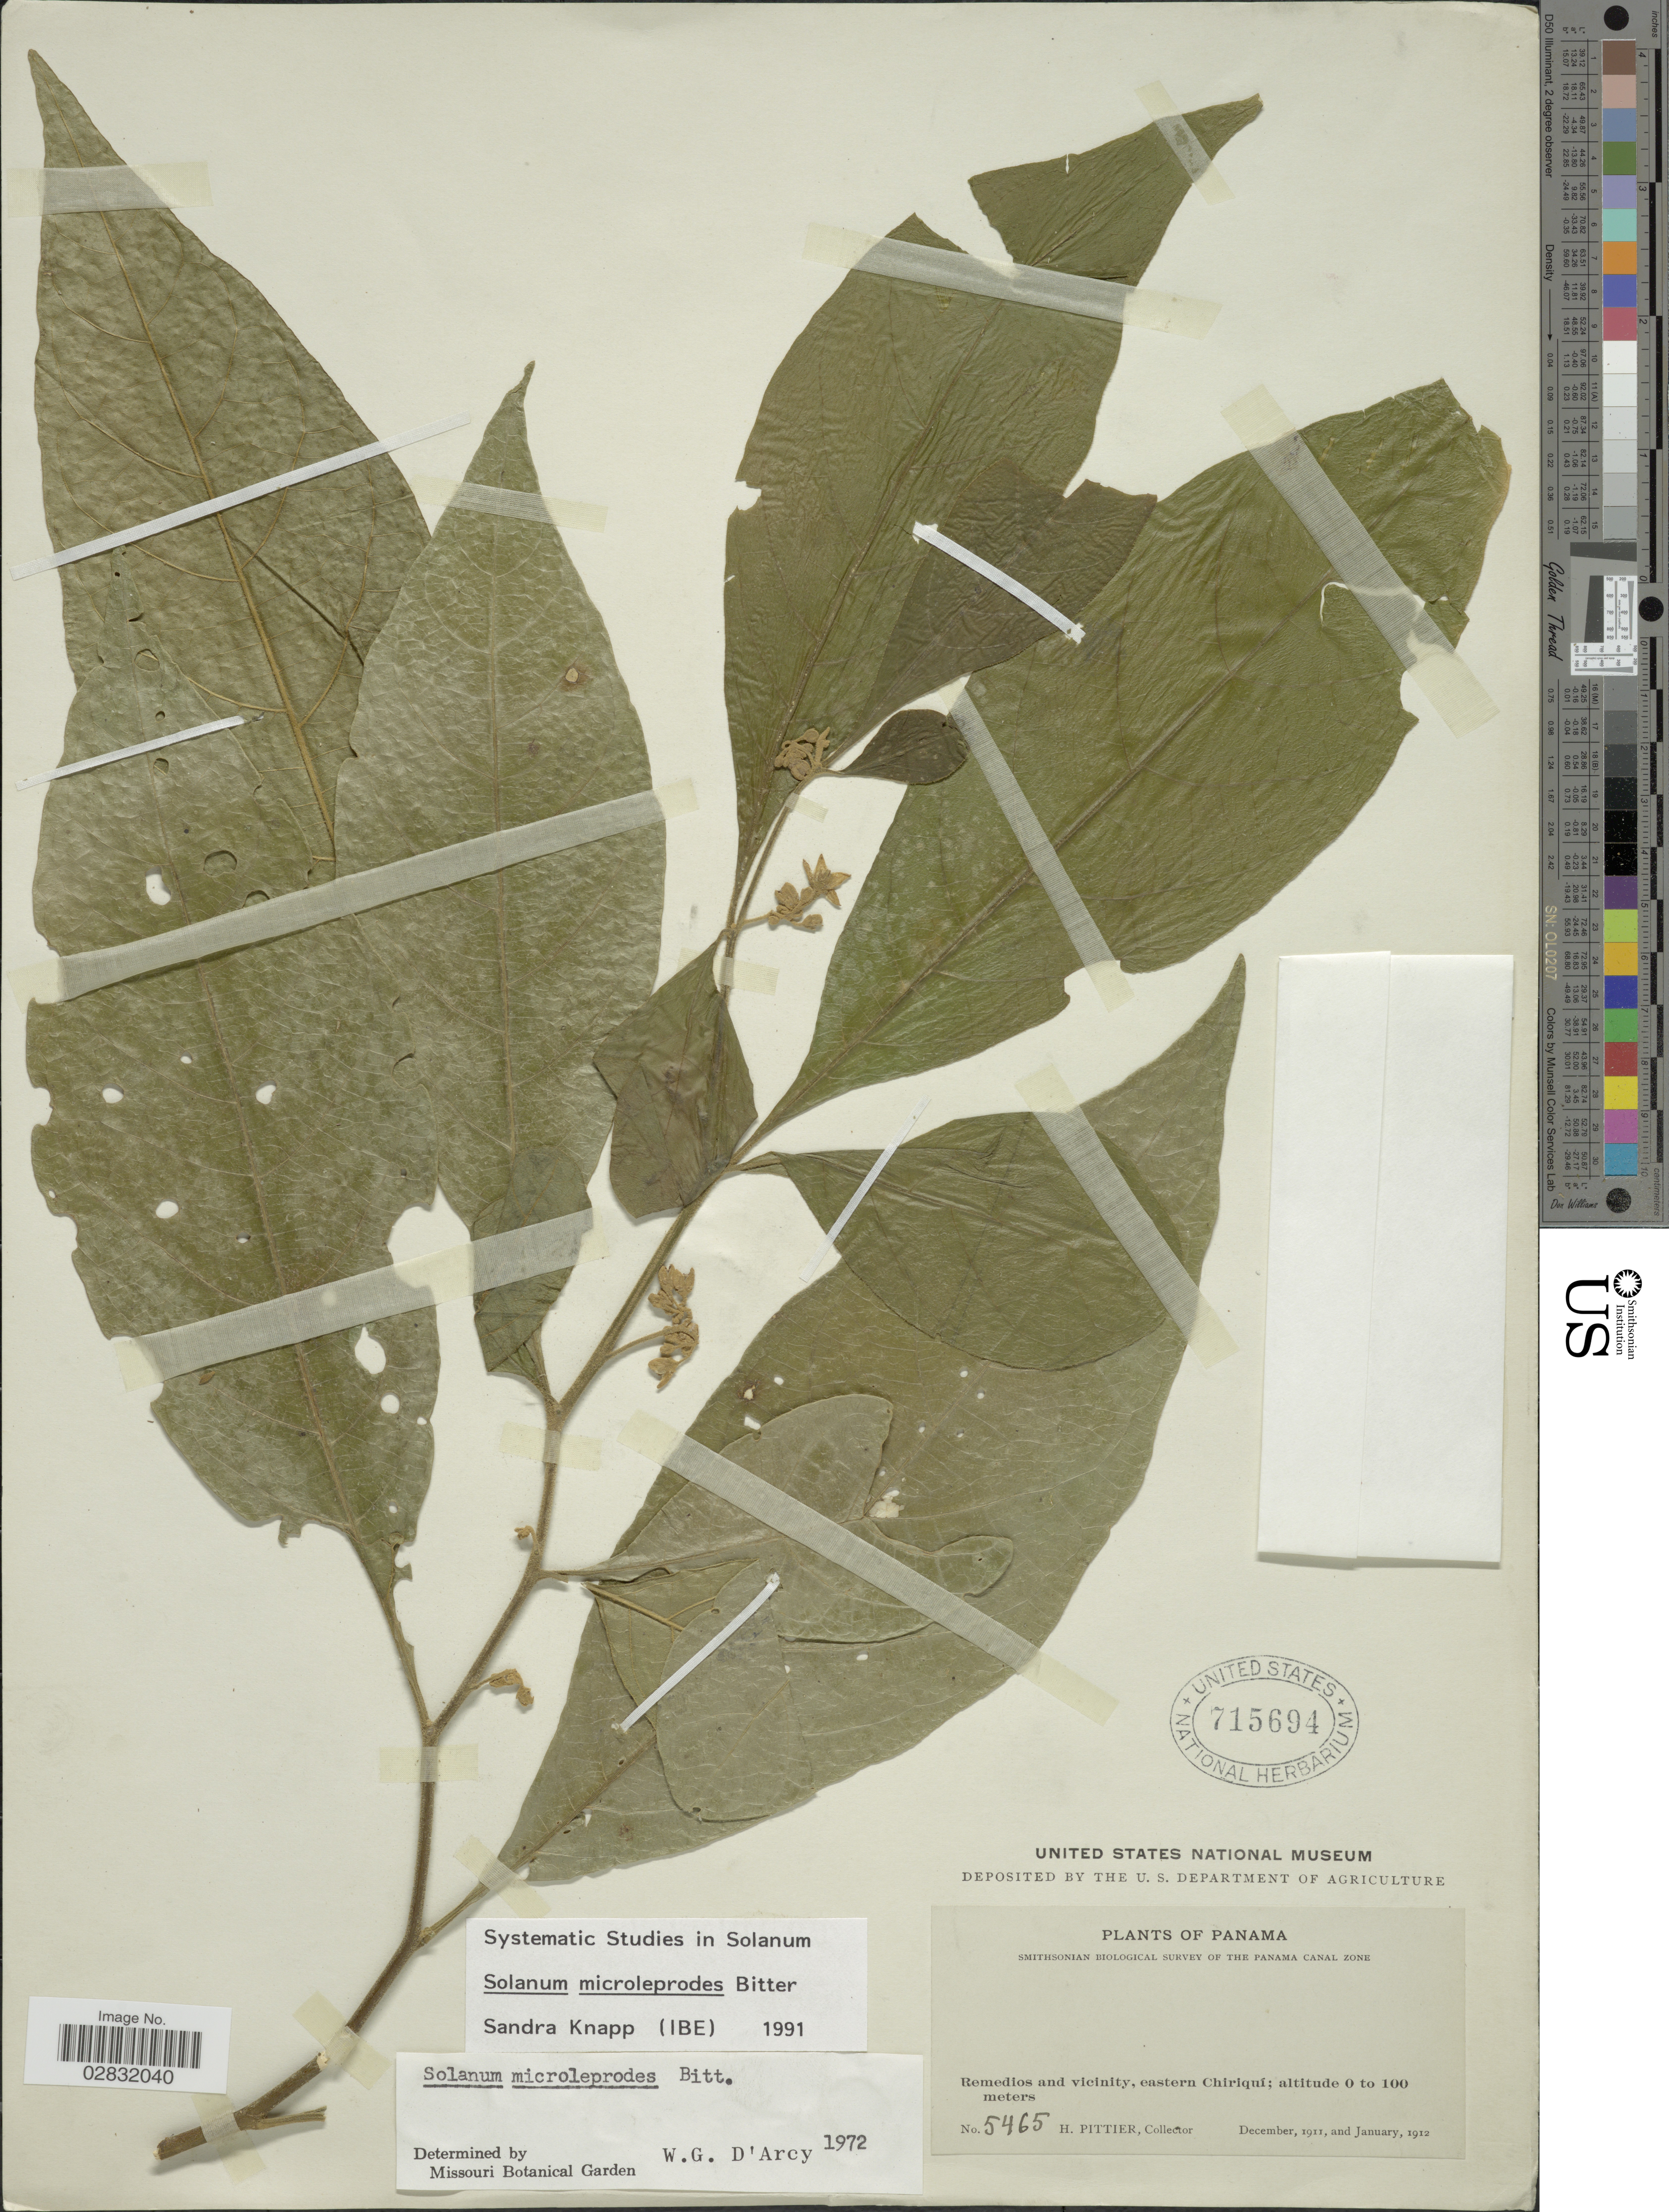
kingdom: Plantae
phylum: Tracheophyta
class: Magnoliopsida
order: Solanales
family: Solanaceae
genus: Solanum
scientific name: Solanum microleprodes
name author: Bitter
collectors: H. F. Pittier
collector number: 5465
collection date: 1911-12/1912-01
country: Panama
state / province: Chiriqui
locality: Remedios and vicinity, eastern Chiriqui.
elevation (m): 0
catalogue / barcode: US 715694